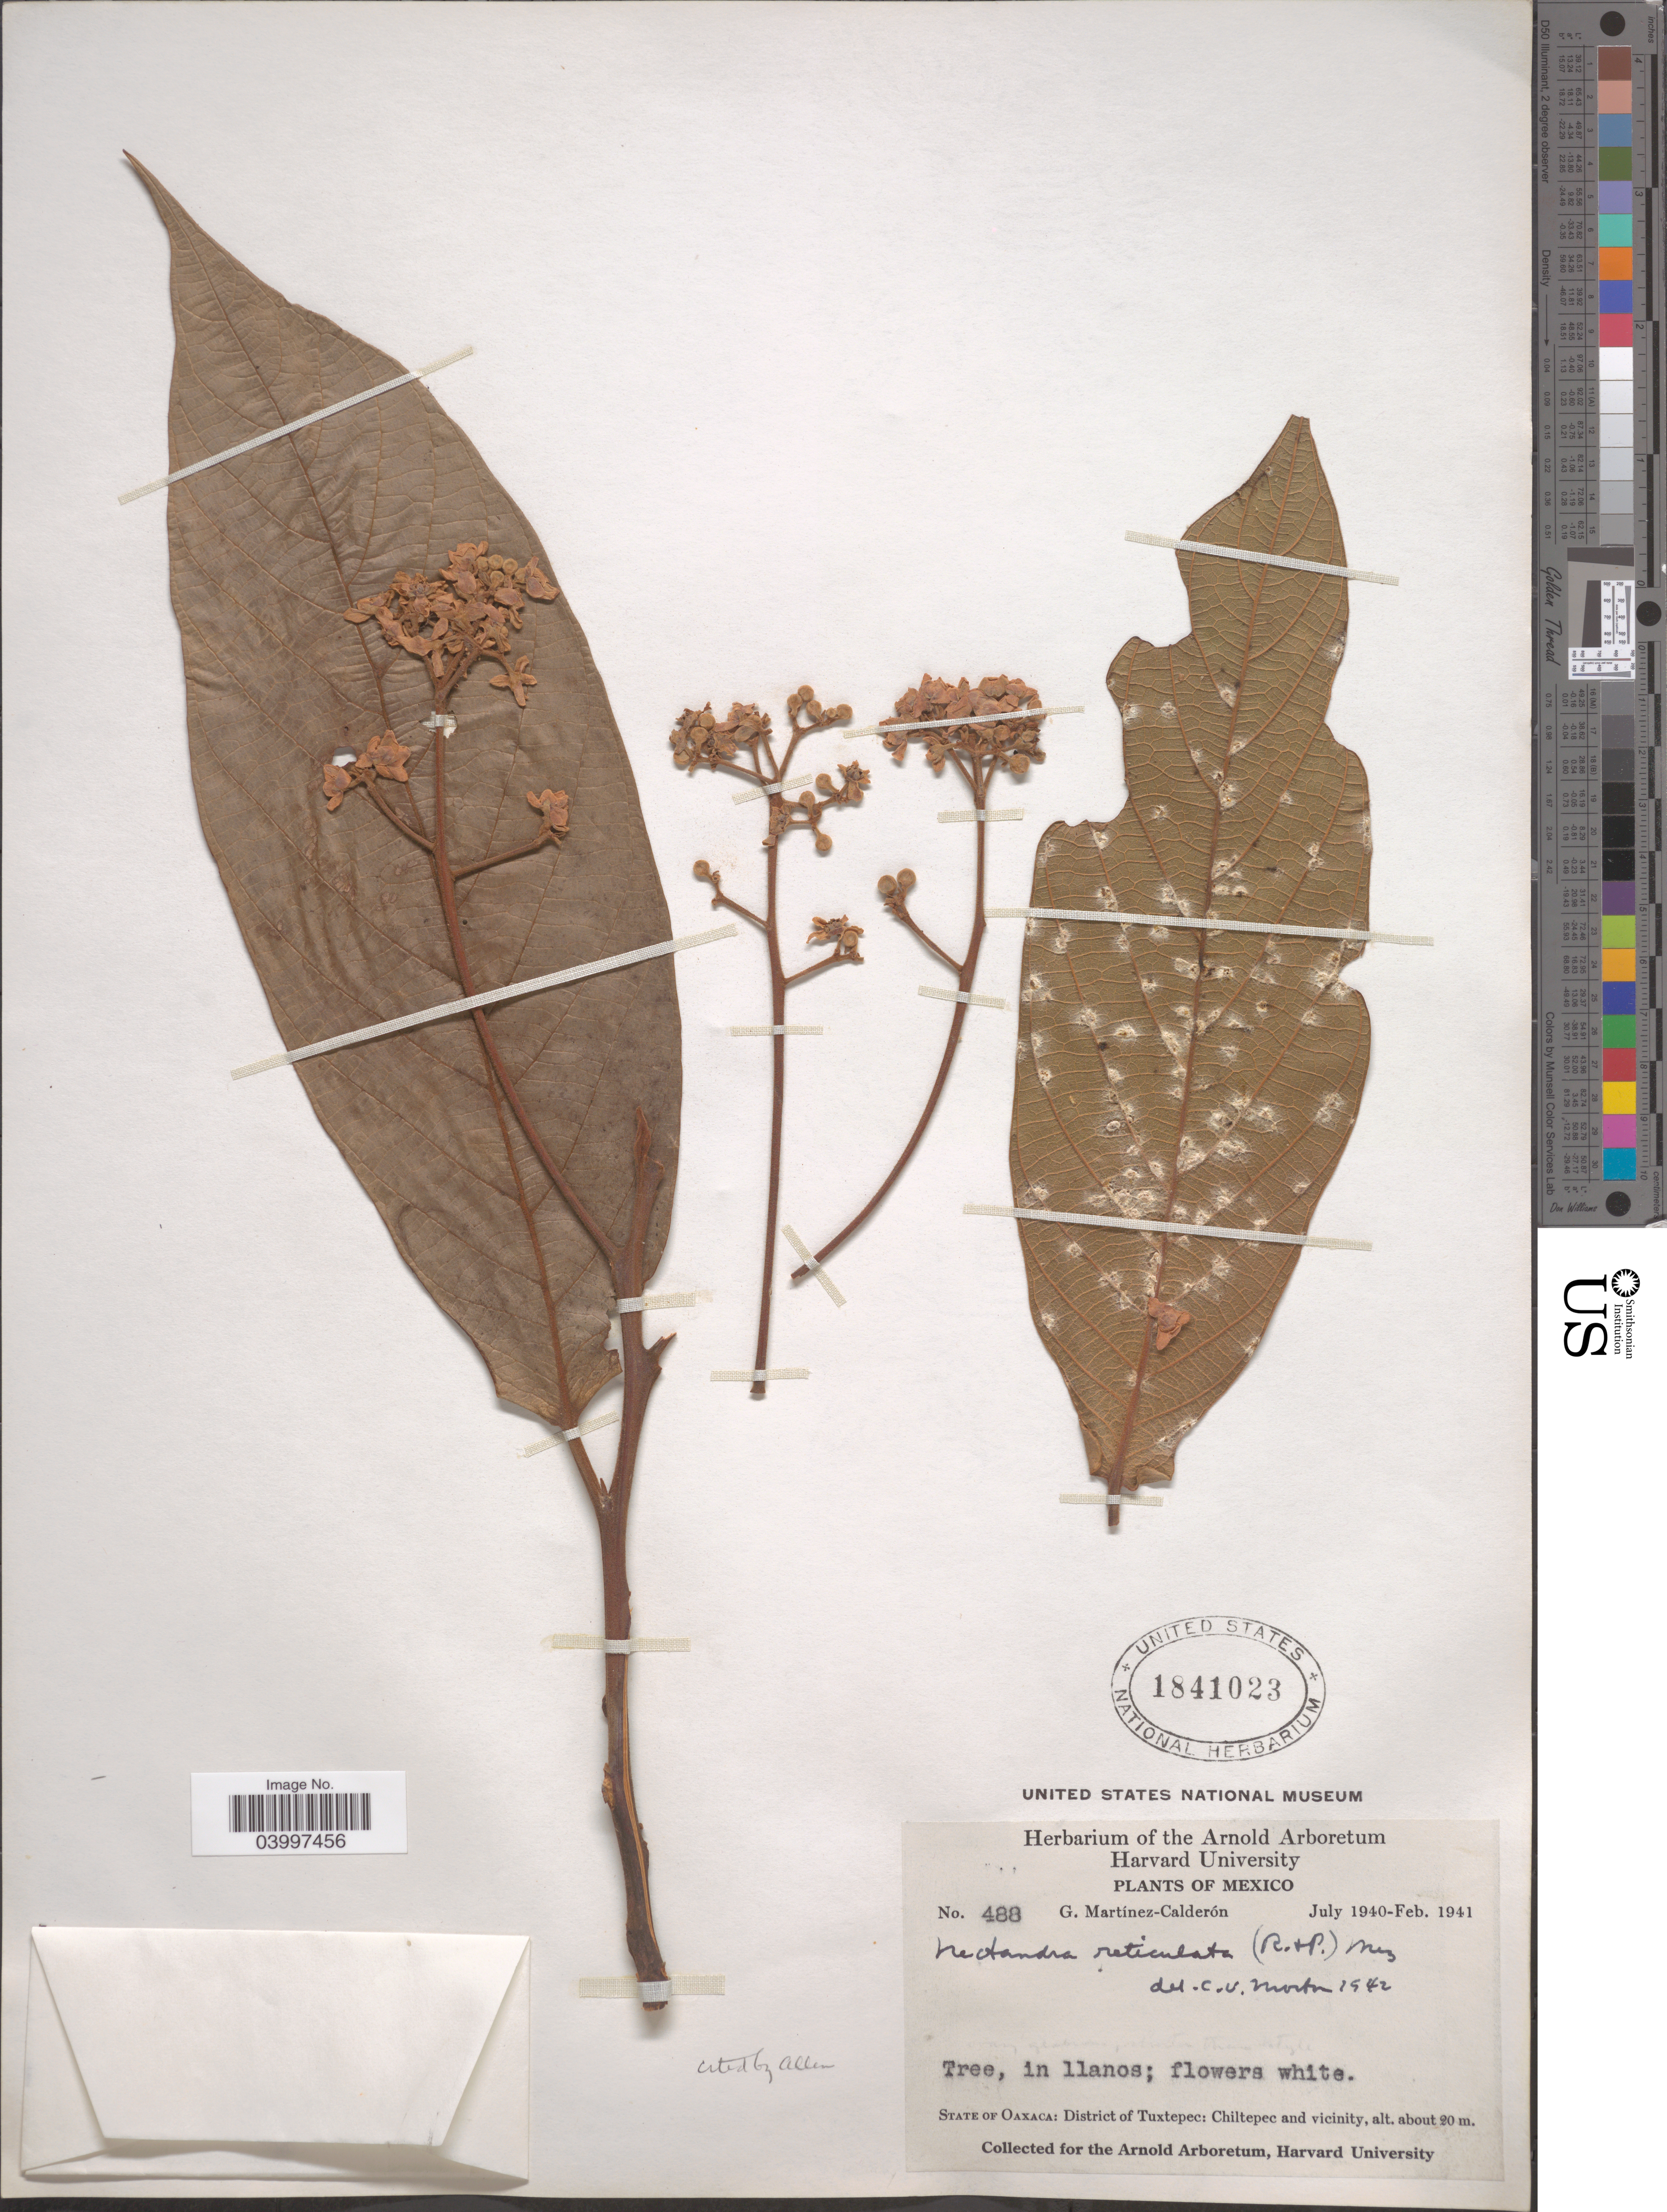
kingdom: Plantae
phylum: Tracheophyta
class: Magnoliopsida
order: Laurales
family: Lauraceae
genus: Nectandra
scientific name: Nectandra reticulata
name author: (Ruiz & Pav.) Mez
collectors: G. Martínez Calderón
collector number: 488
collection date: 1940-07/1941-02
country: Mexico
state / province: Oaxaca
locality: District of Tuxtepec: Chiltepec and vicinity .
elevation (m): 20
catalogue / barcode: US 1841023